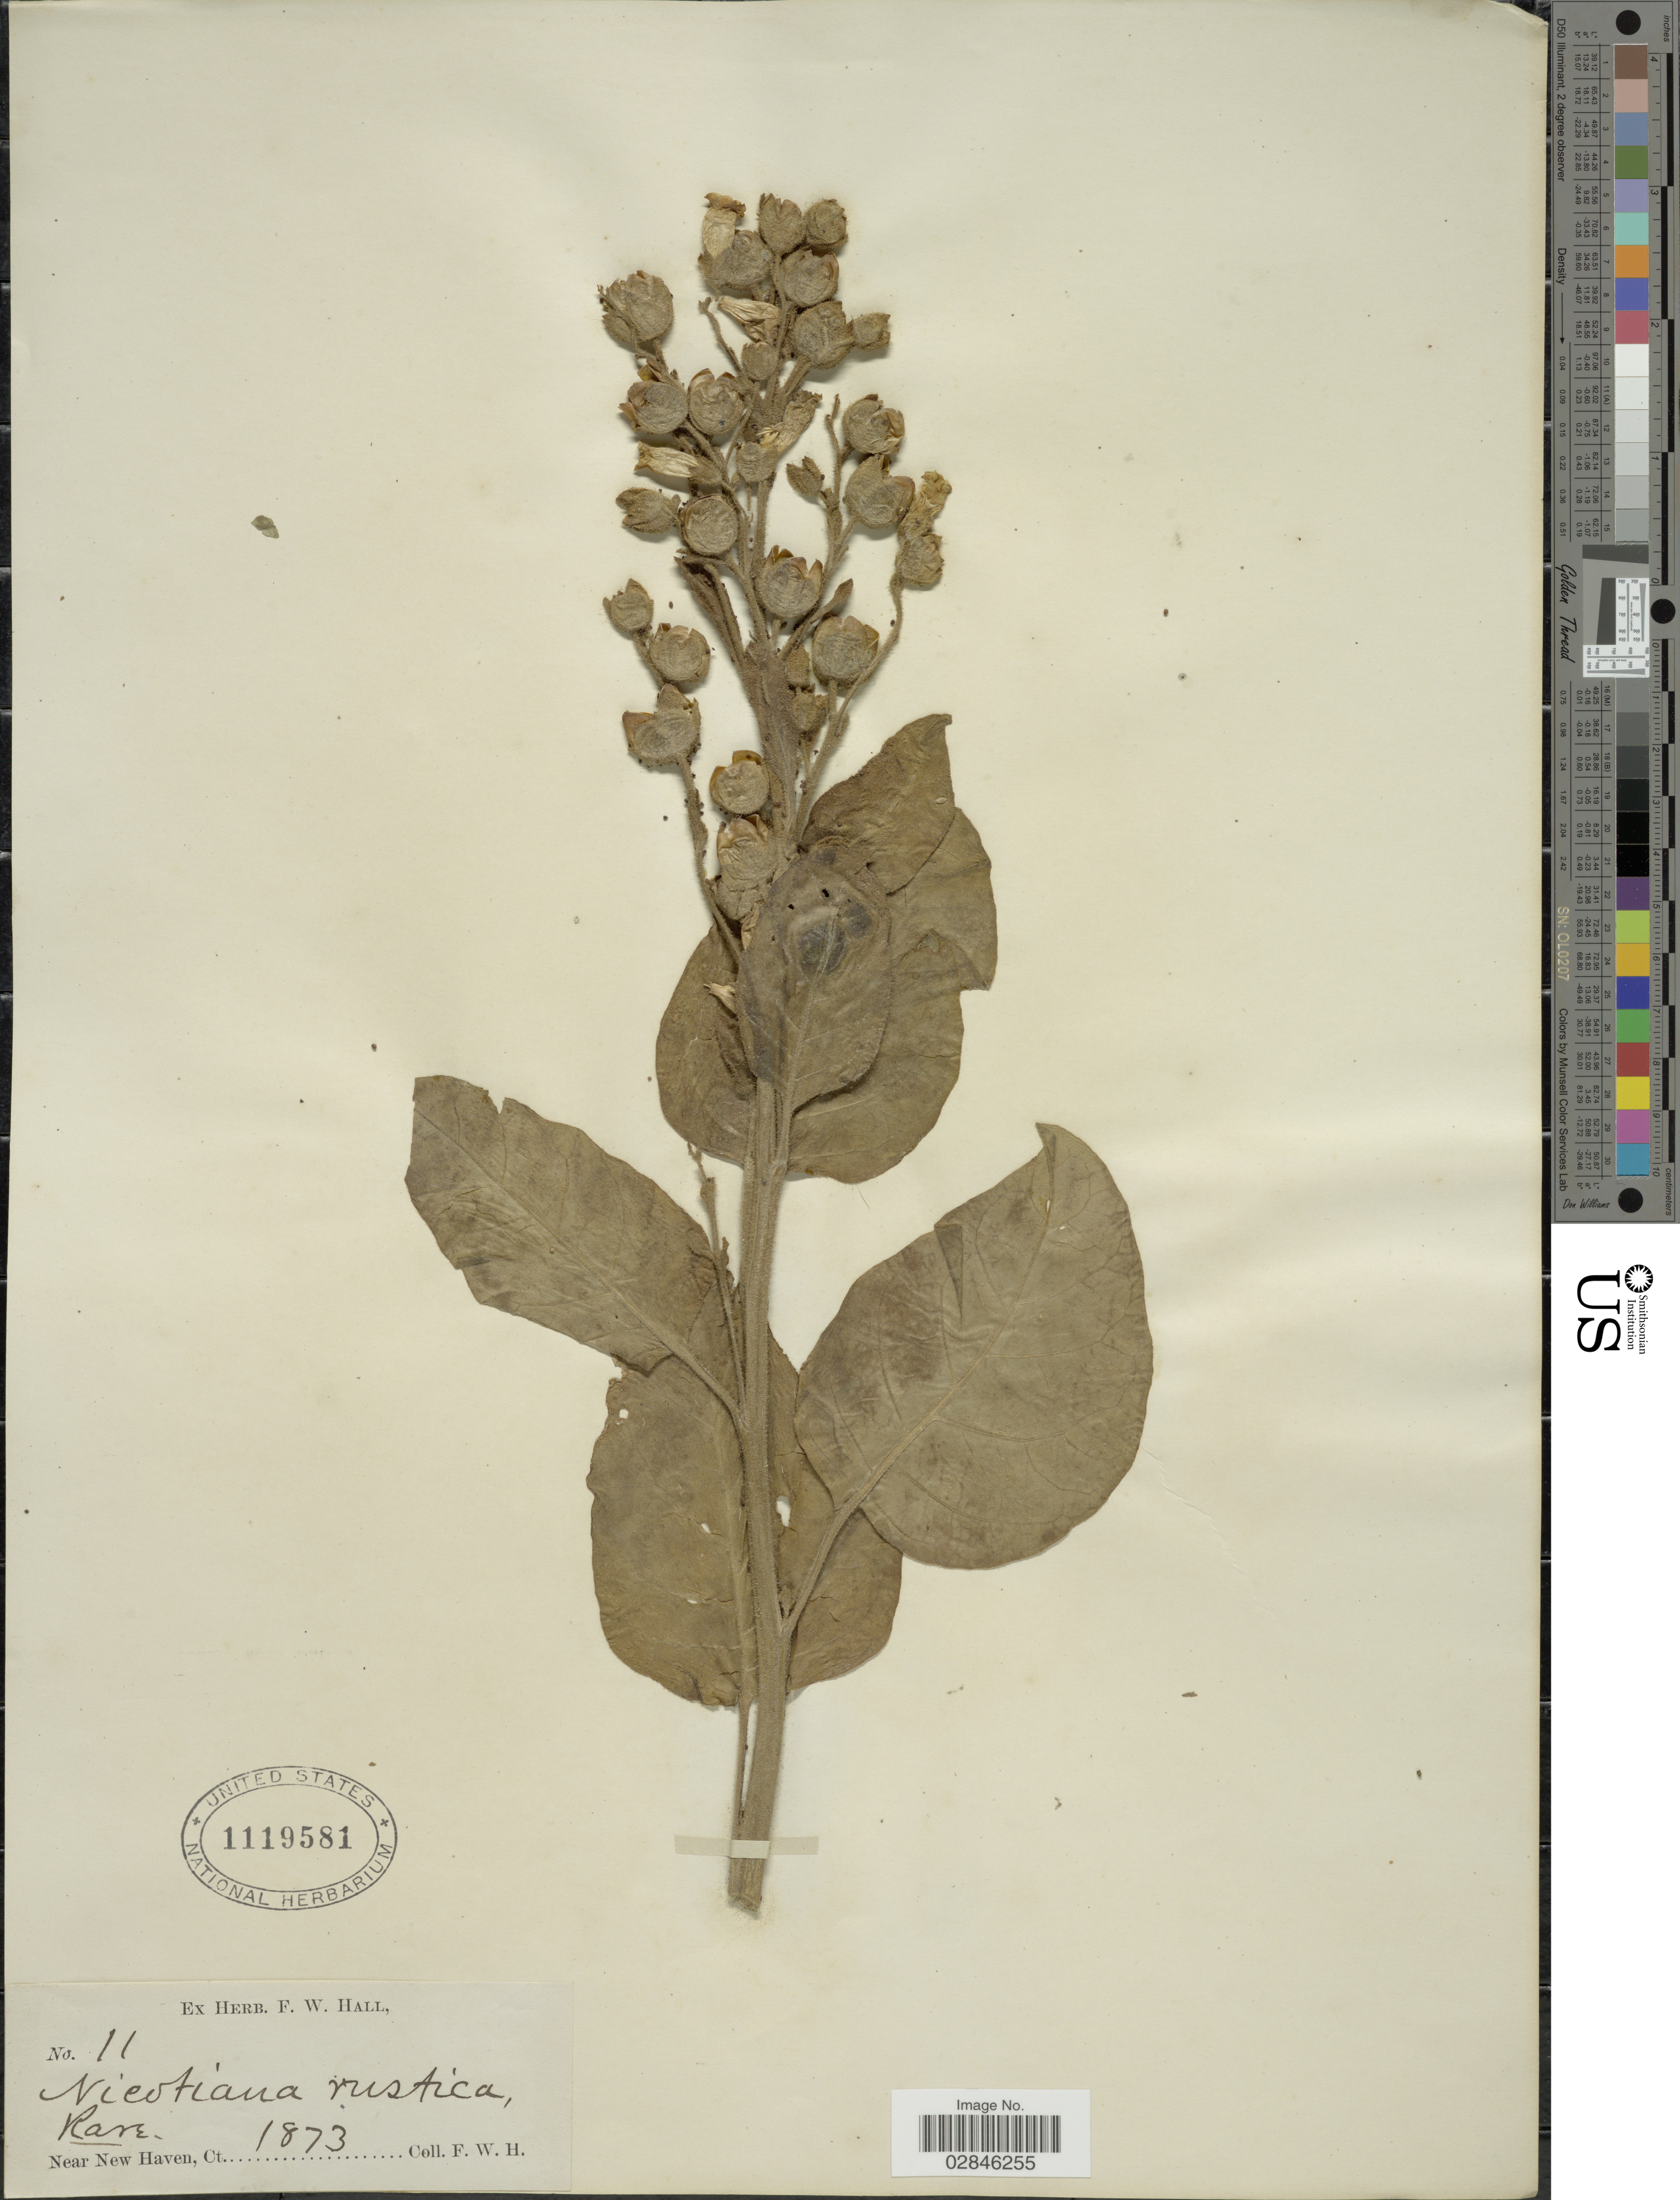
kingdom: Plantae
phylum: Tracheophyta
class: Magnoliopsida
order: Solanales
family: Solanaceae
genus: Nicotiana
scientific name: Nicotiana rustica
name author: L.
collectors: F. Hall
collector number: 11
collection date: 1873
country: United States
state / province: Connecticut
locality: Near New Haven, Ct.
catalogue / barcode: US 1119581